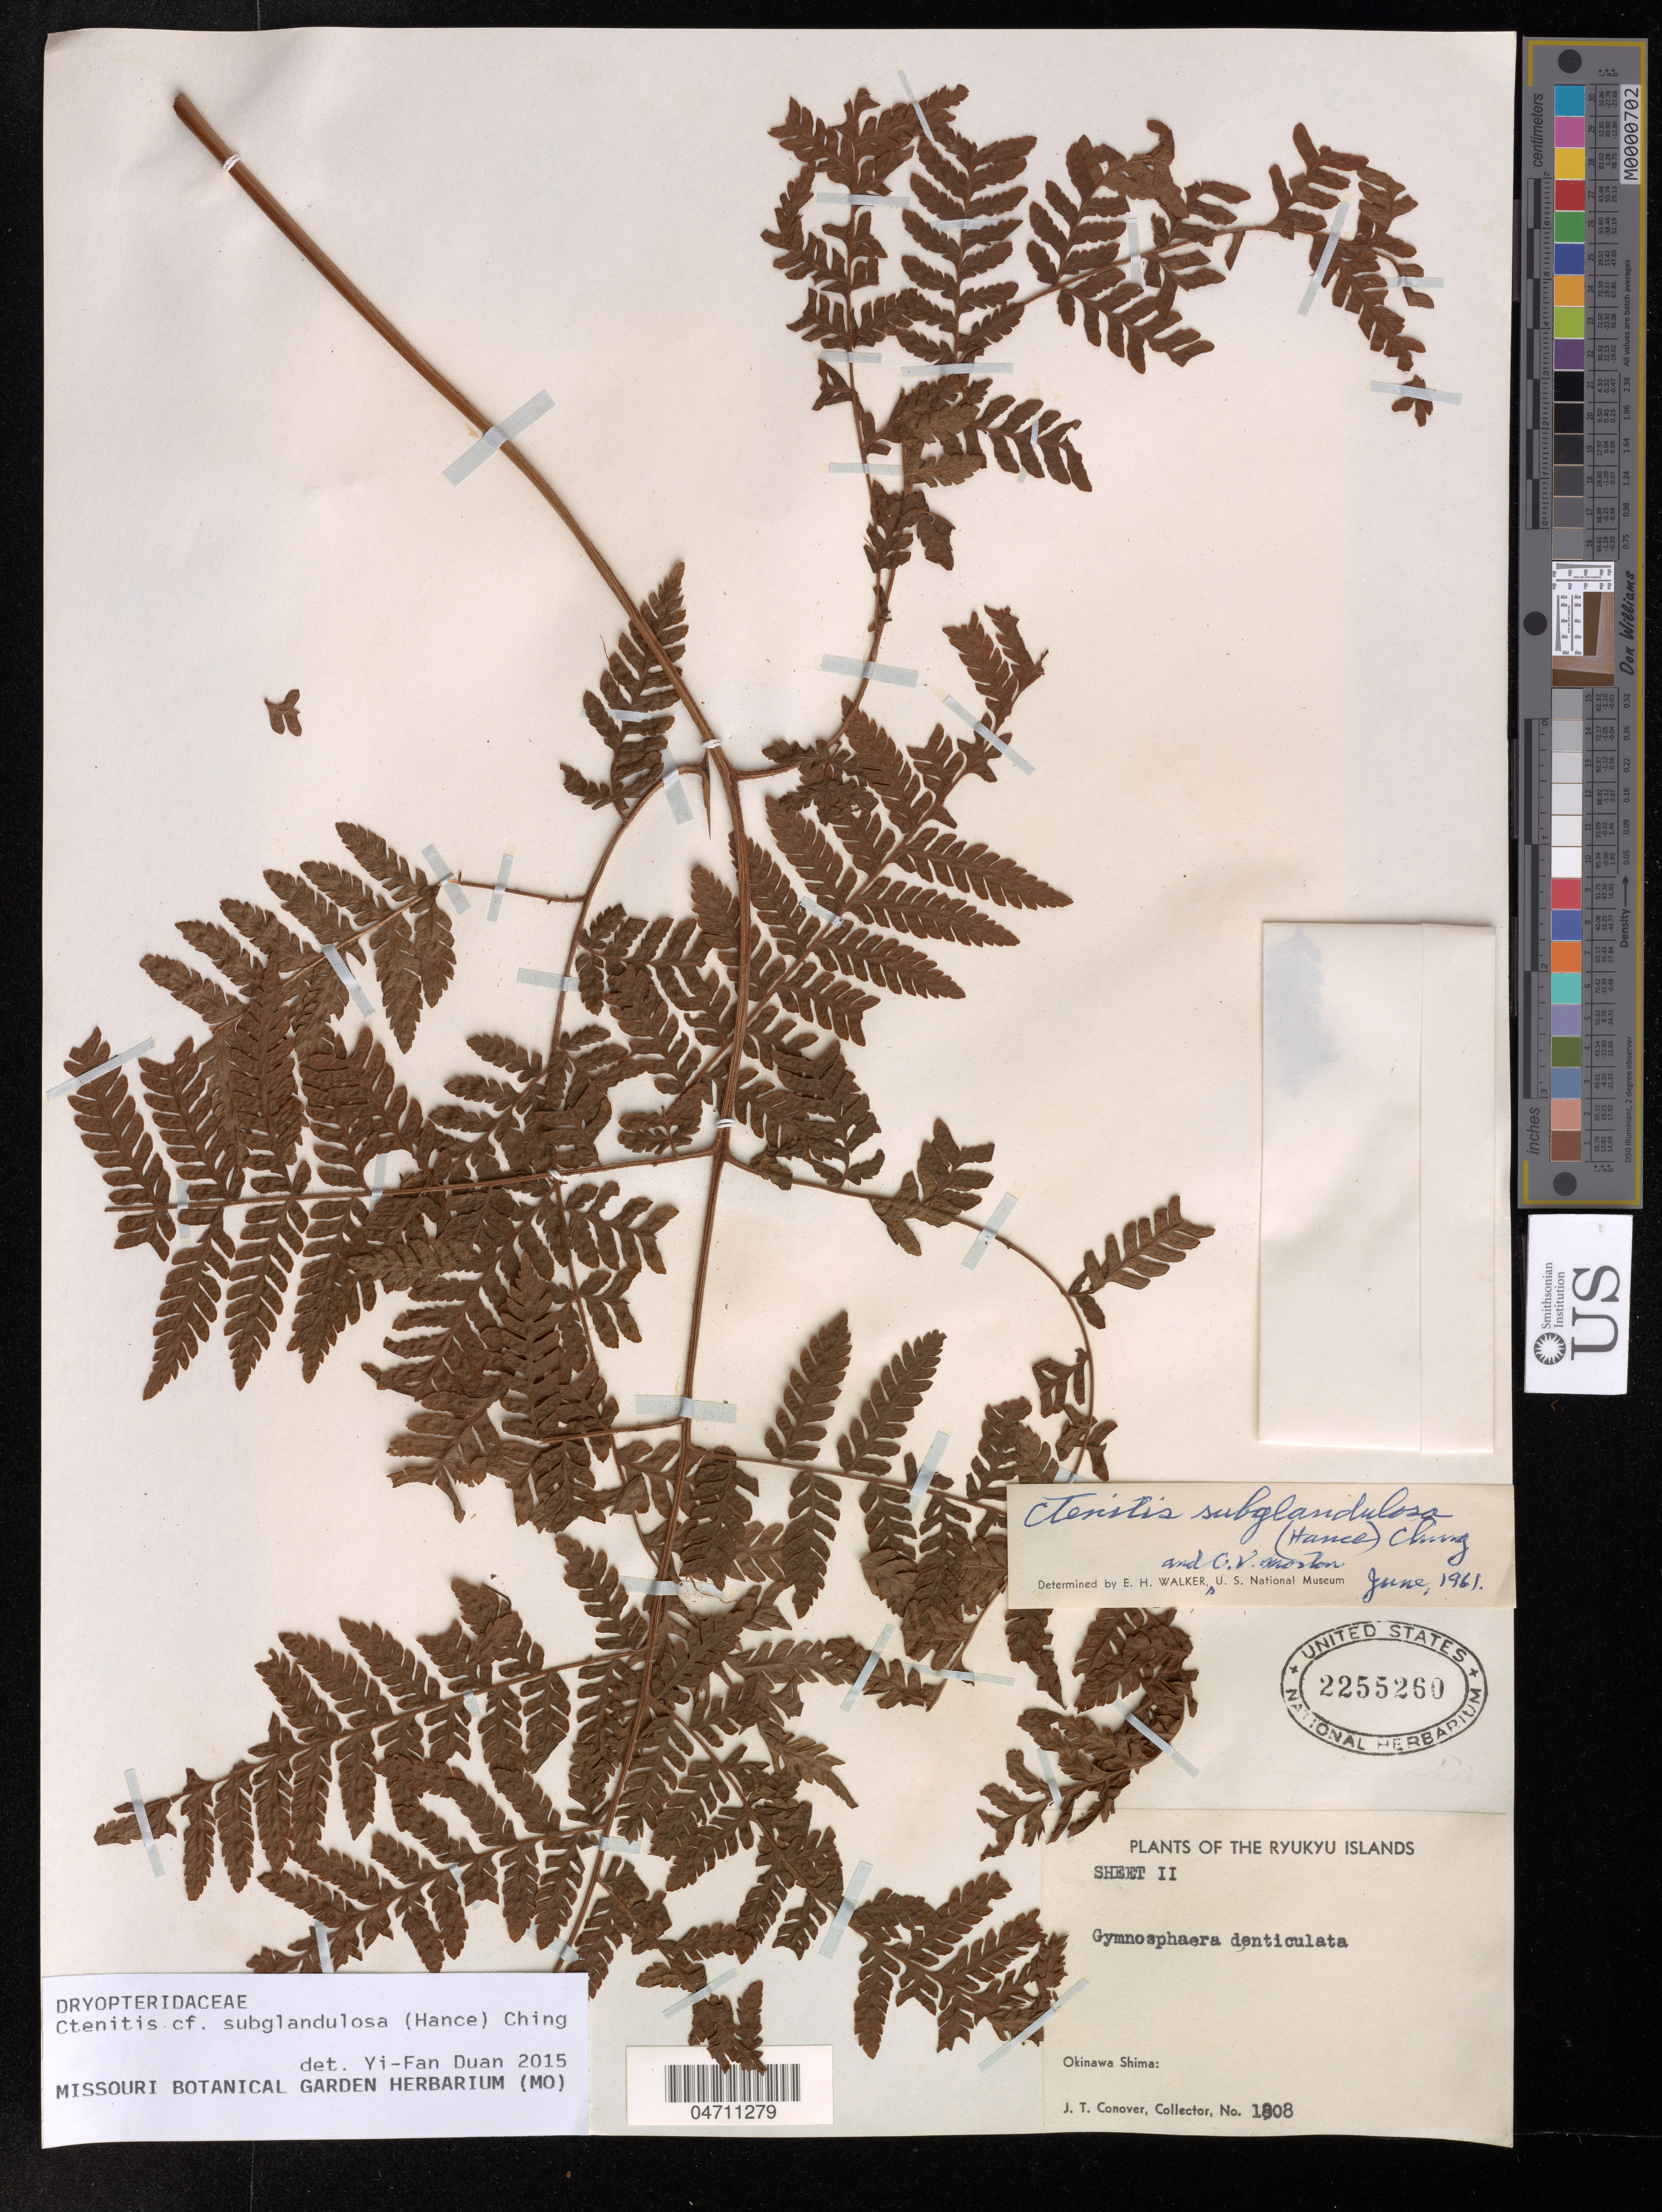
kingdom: Plantae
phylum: Tracheophyta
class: Polypodiopsida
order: Polypodiales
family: Dryopteridaceae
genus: Ctenitis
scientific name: Ctenitis subglandulosa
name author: (Hance) Ching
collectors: J. T. Conover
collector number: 1808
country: Japan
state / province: Okinawa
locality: The Ryukyu Islands. Okinawa Shima.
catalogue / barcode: US 2255260